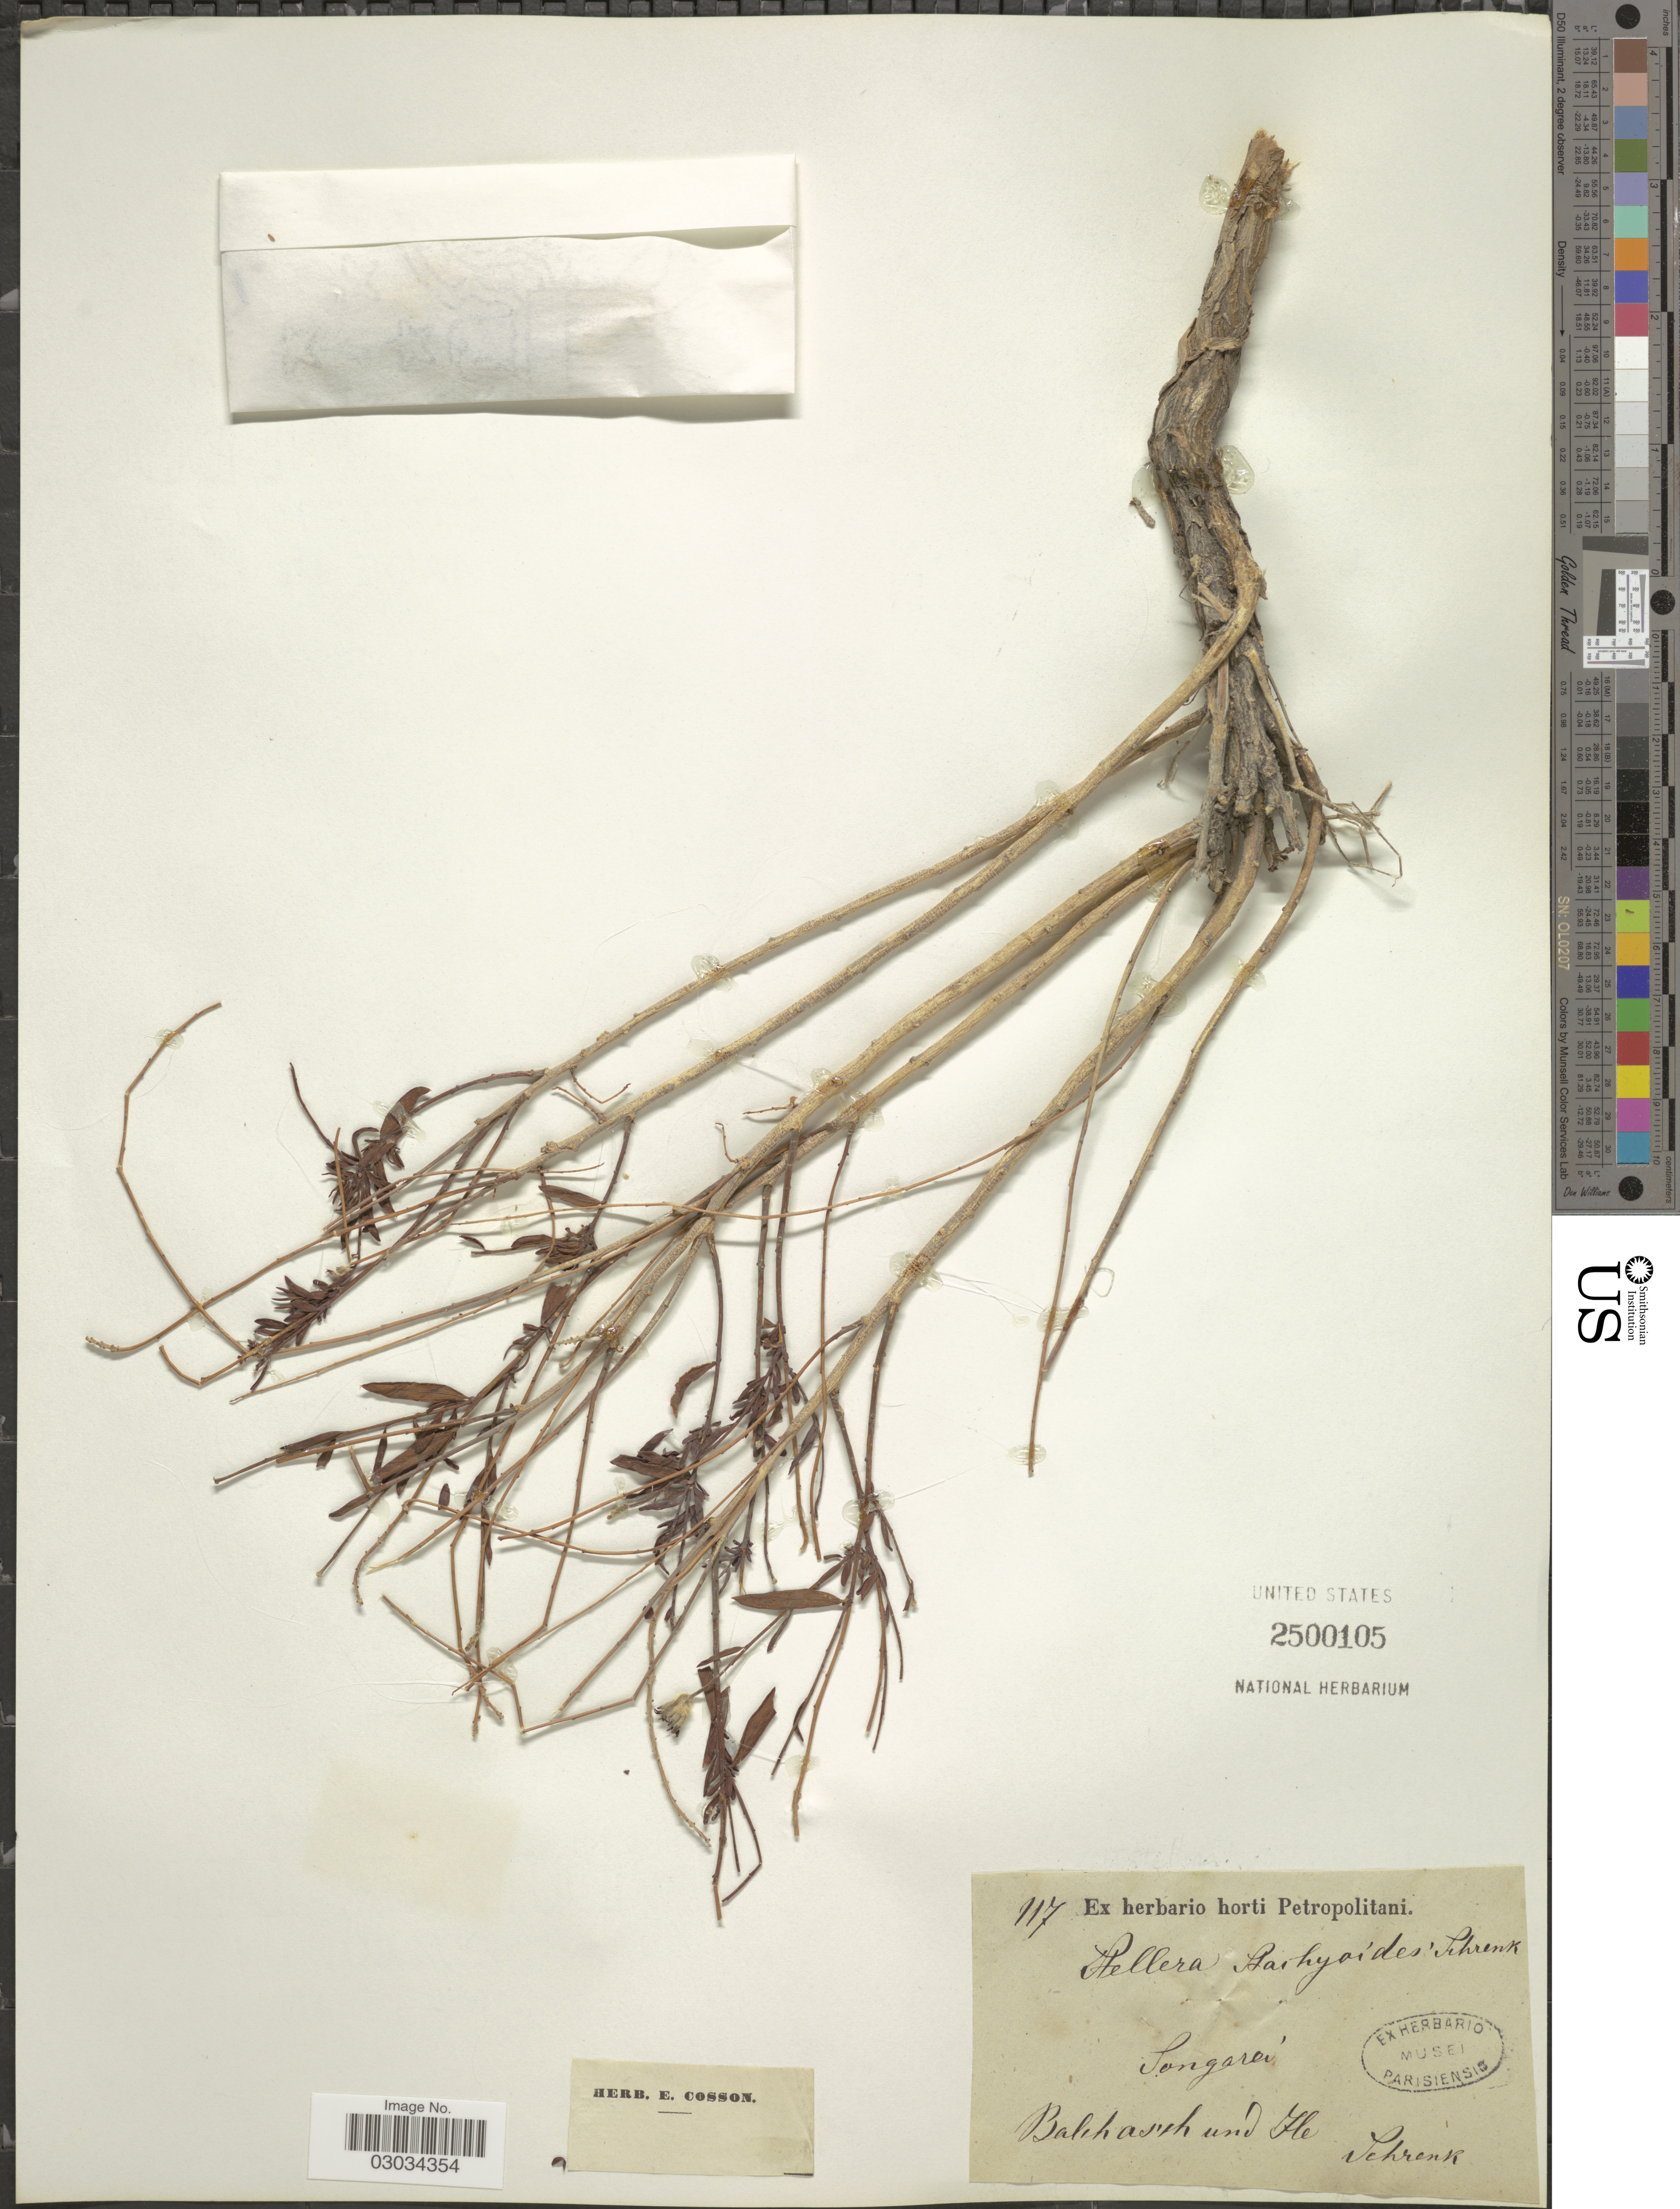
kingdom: Plantae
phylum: Tracheophyta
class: Magnoliopsida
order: Malvales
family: Thymelaeaceae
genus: Stellera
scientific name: Stellera stachyoides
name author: Schrenk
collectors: A.G. Schrenk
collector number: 117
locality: Songarei. Balhasch und Fle. [interpreted]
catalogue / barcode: US 2500105